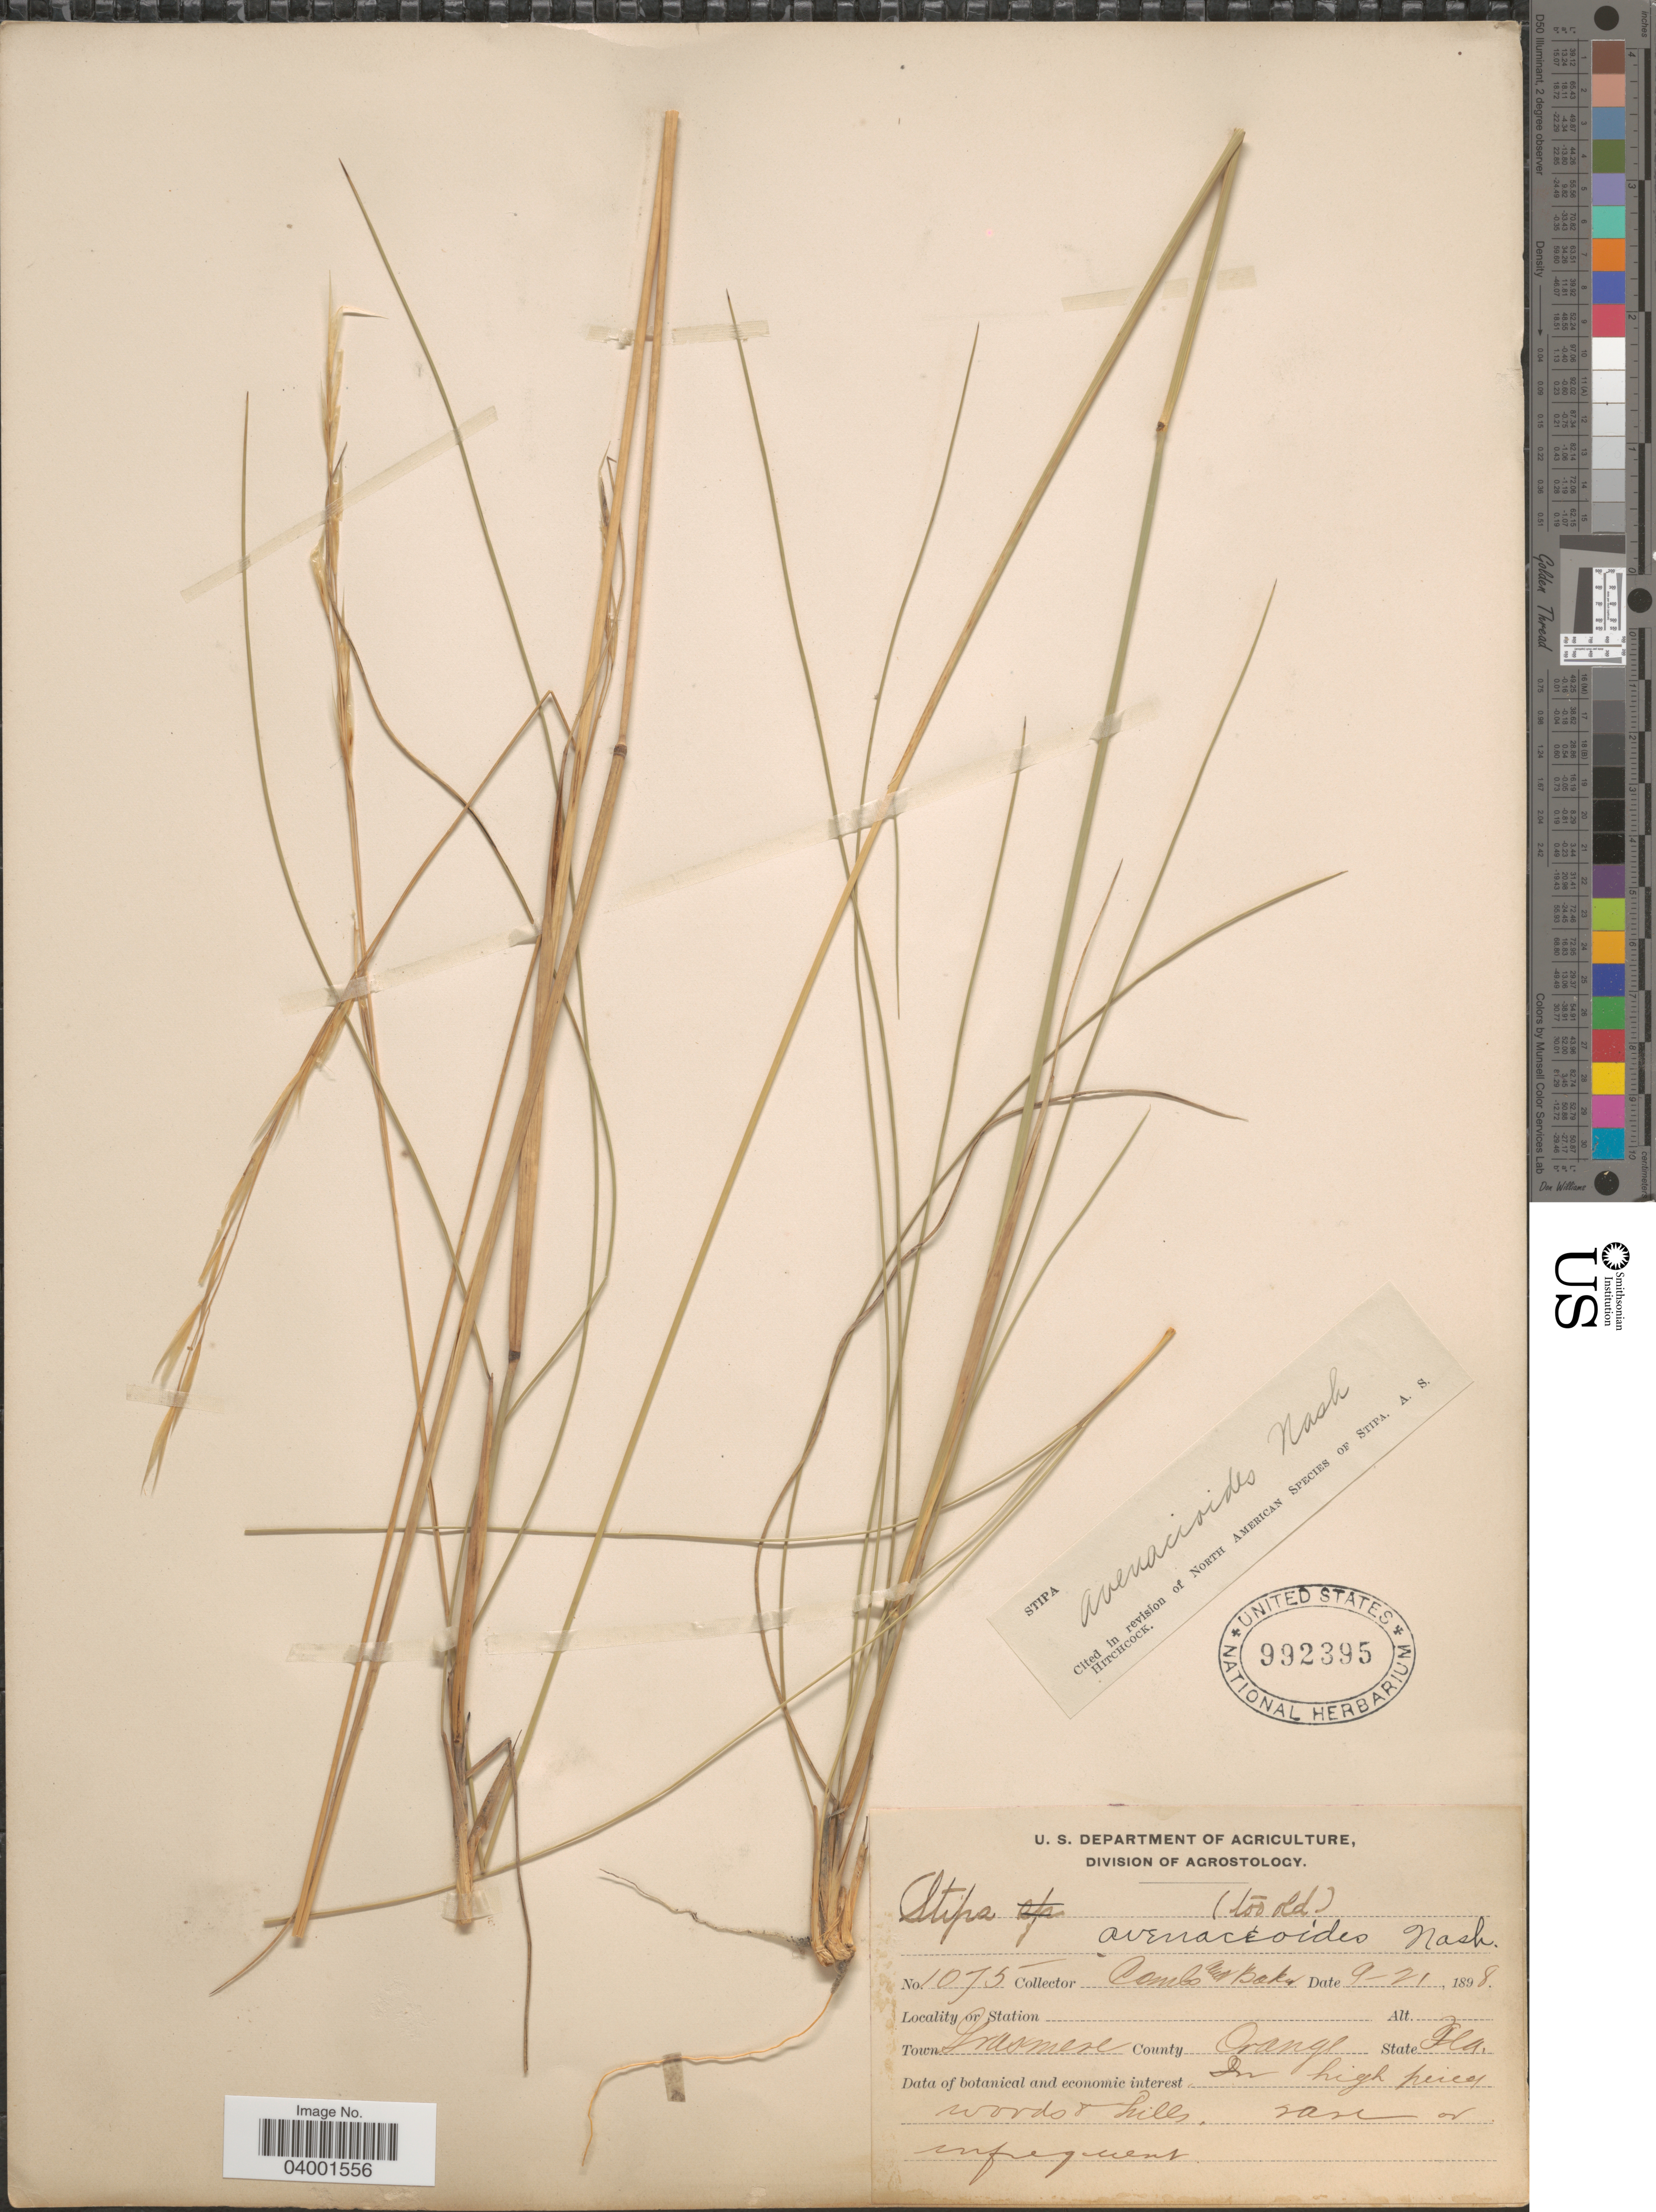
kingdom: Plantae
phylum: Tracheophyta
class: Liliopsida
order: Poales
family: Poaceae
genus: Stipa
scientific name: Stipa avenacioides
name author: Nash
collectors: -. Combs & -- Baker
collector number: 1075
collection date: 1898-09-21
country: United States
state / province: Florida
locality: Town Grasmere. County Orange.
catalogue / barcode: US 992395